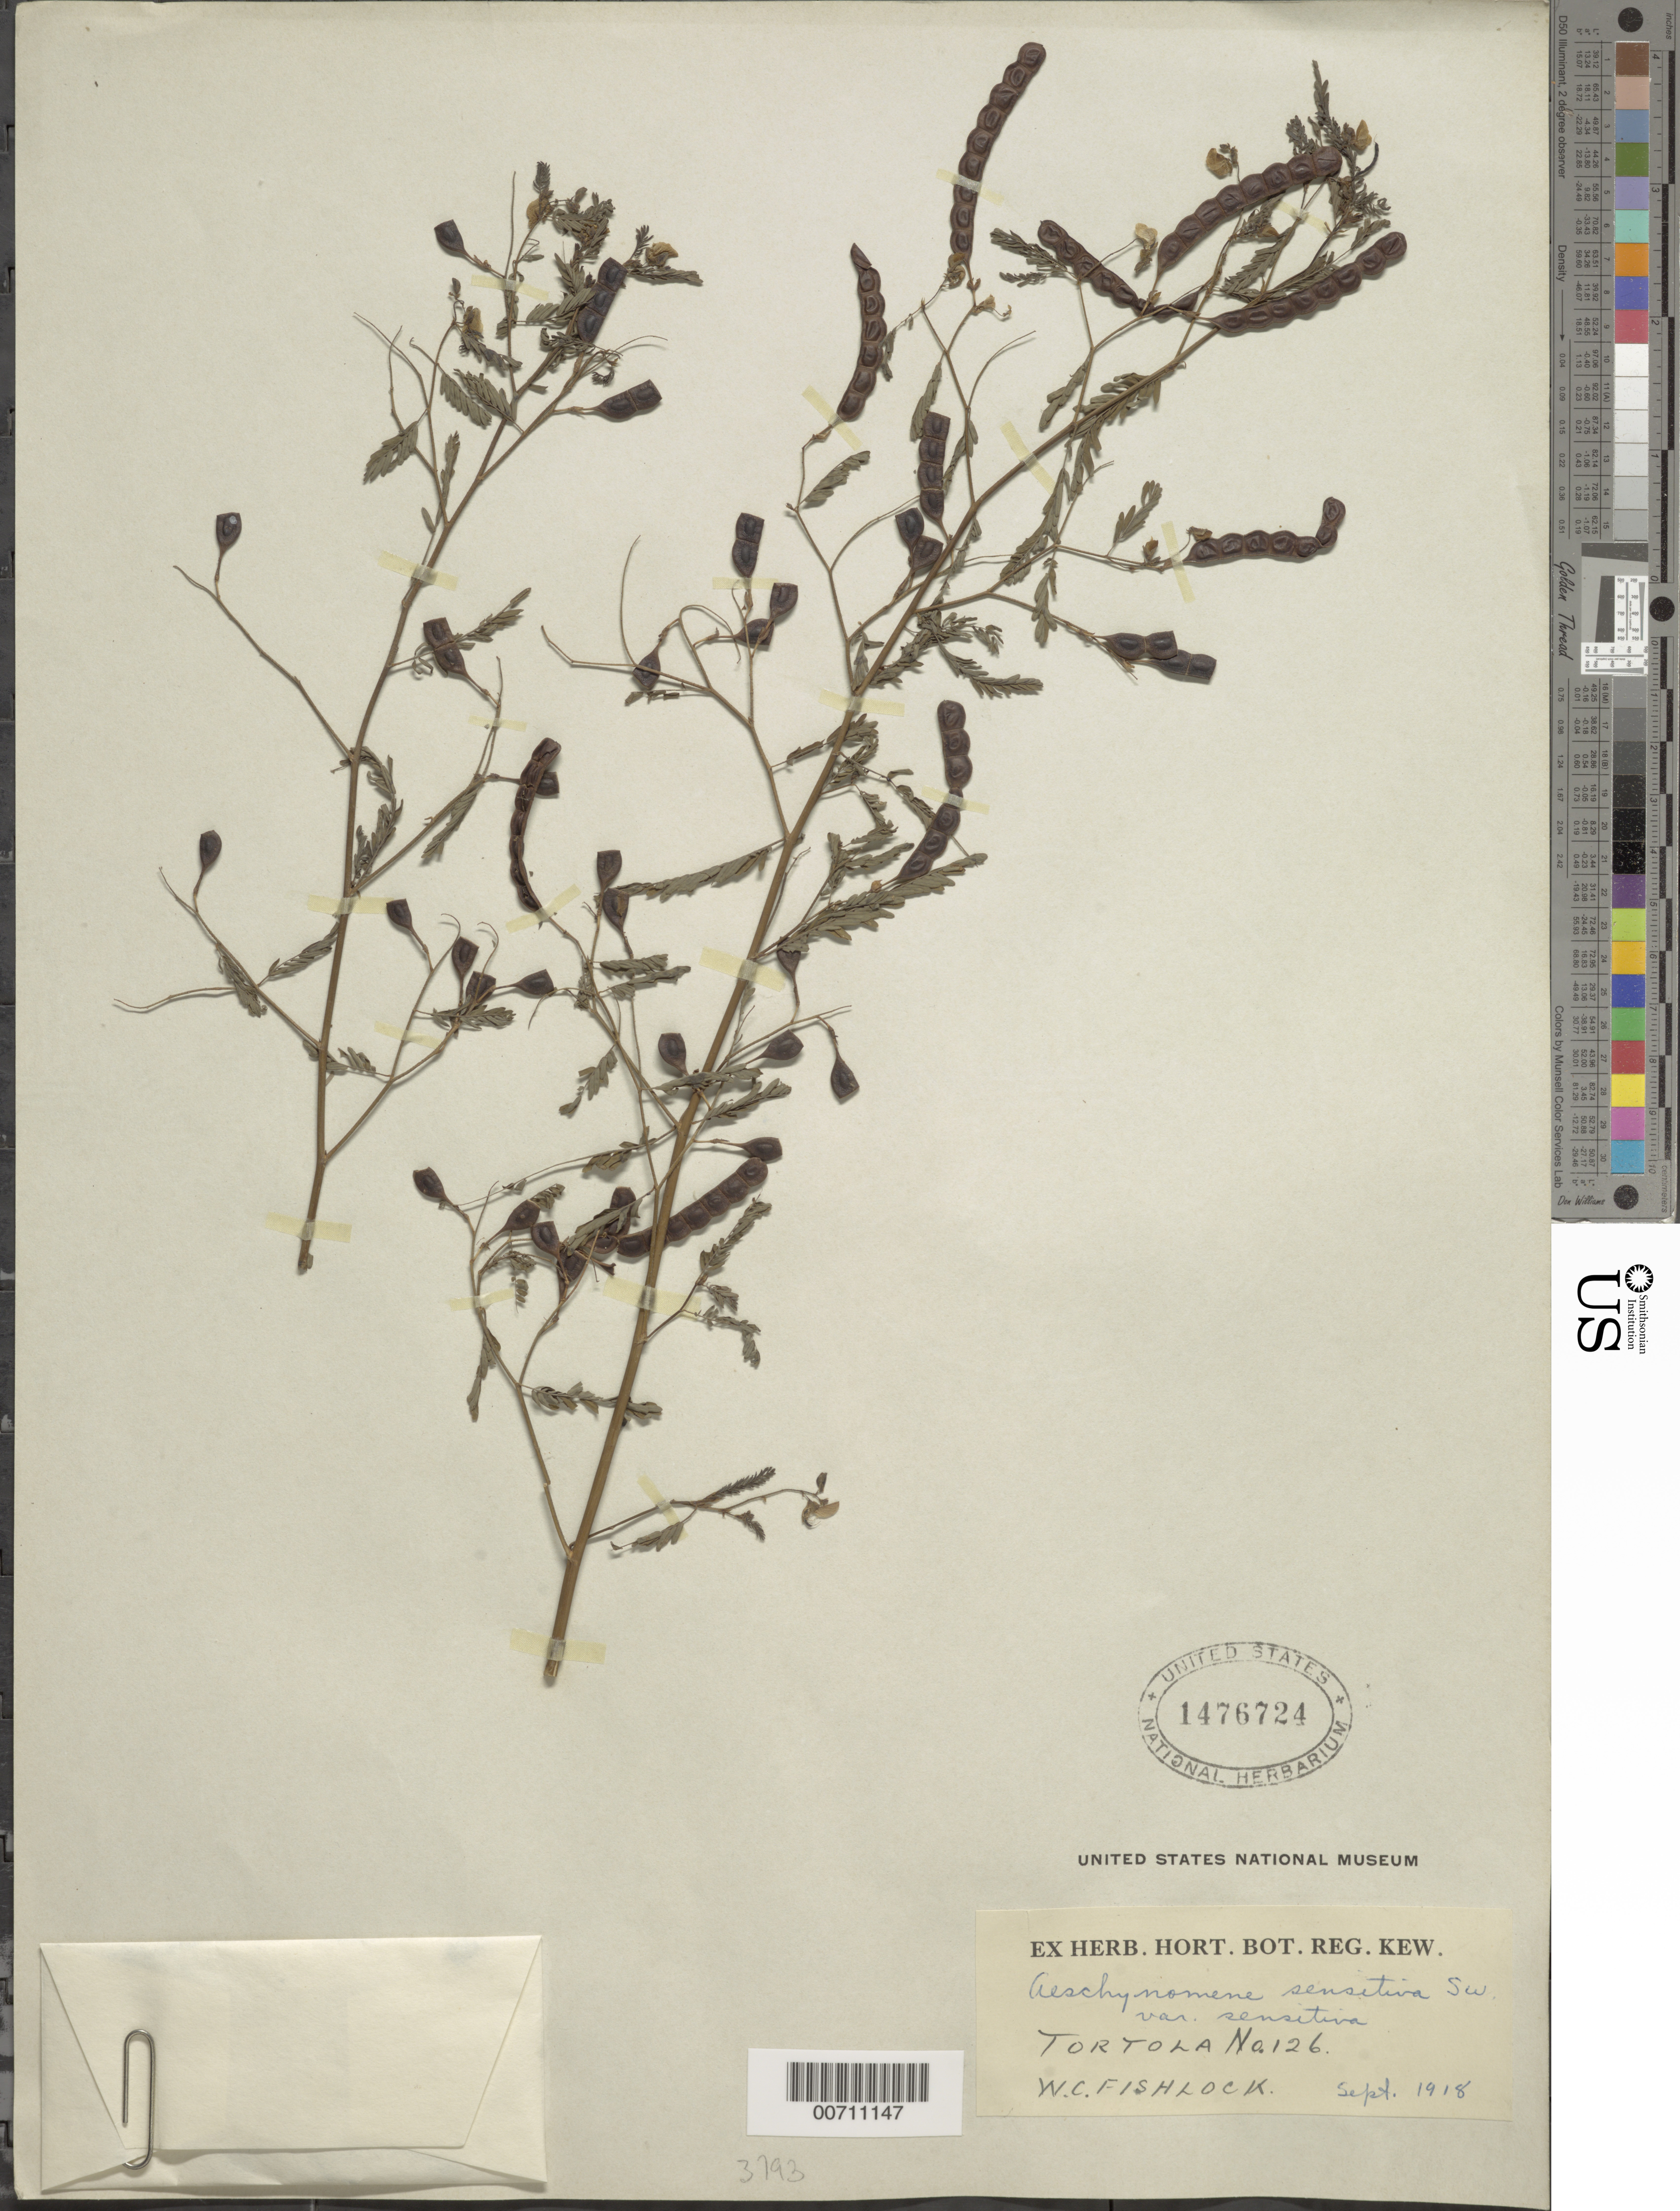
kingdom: Plantae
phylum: Tracheophyta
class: Magnoliopsida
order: Fabales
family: Fabaceae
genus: Aeschynomene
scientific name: Aeschynomene sensitiva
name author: Sw.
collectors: W. Fishlock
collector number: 126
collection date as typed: Sep 1918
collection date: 1918-09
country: British Virgin Islands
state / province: Tortola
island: Tortola Island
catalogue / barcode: US 1476724